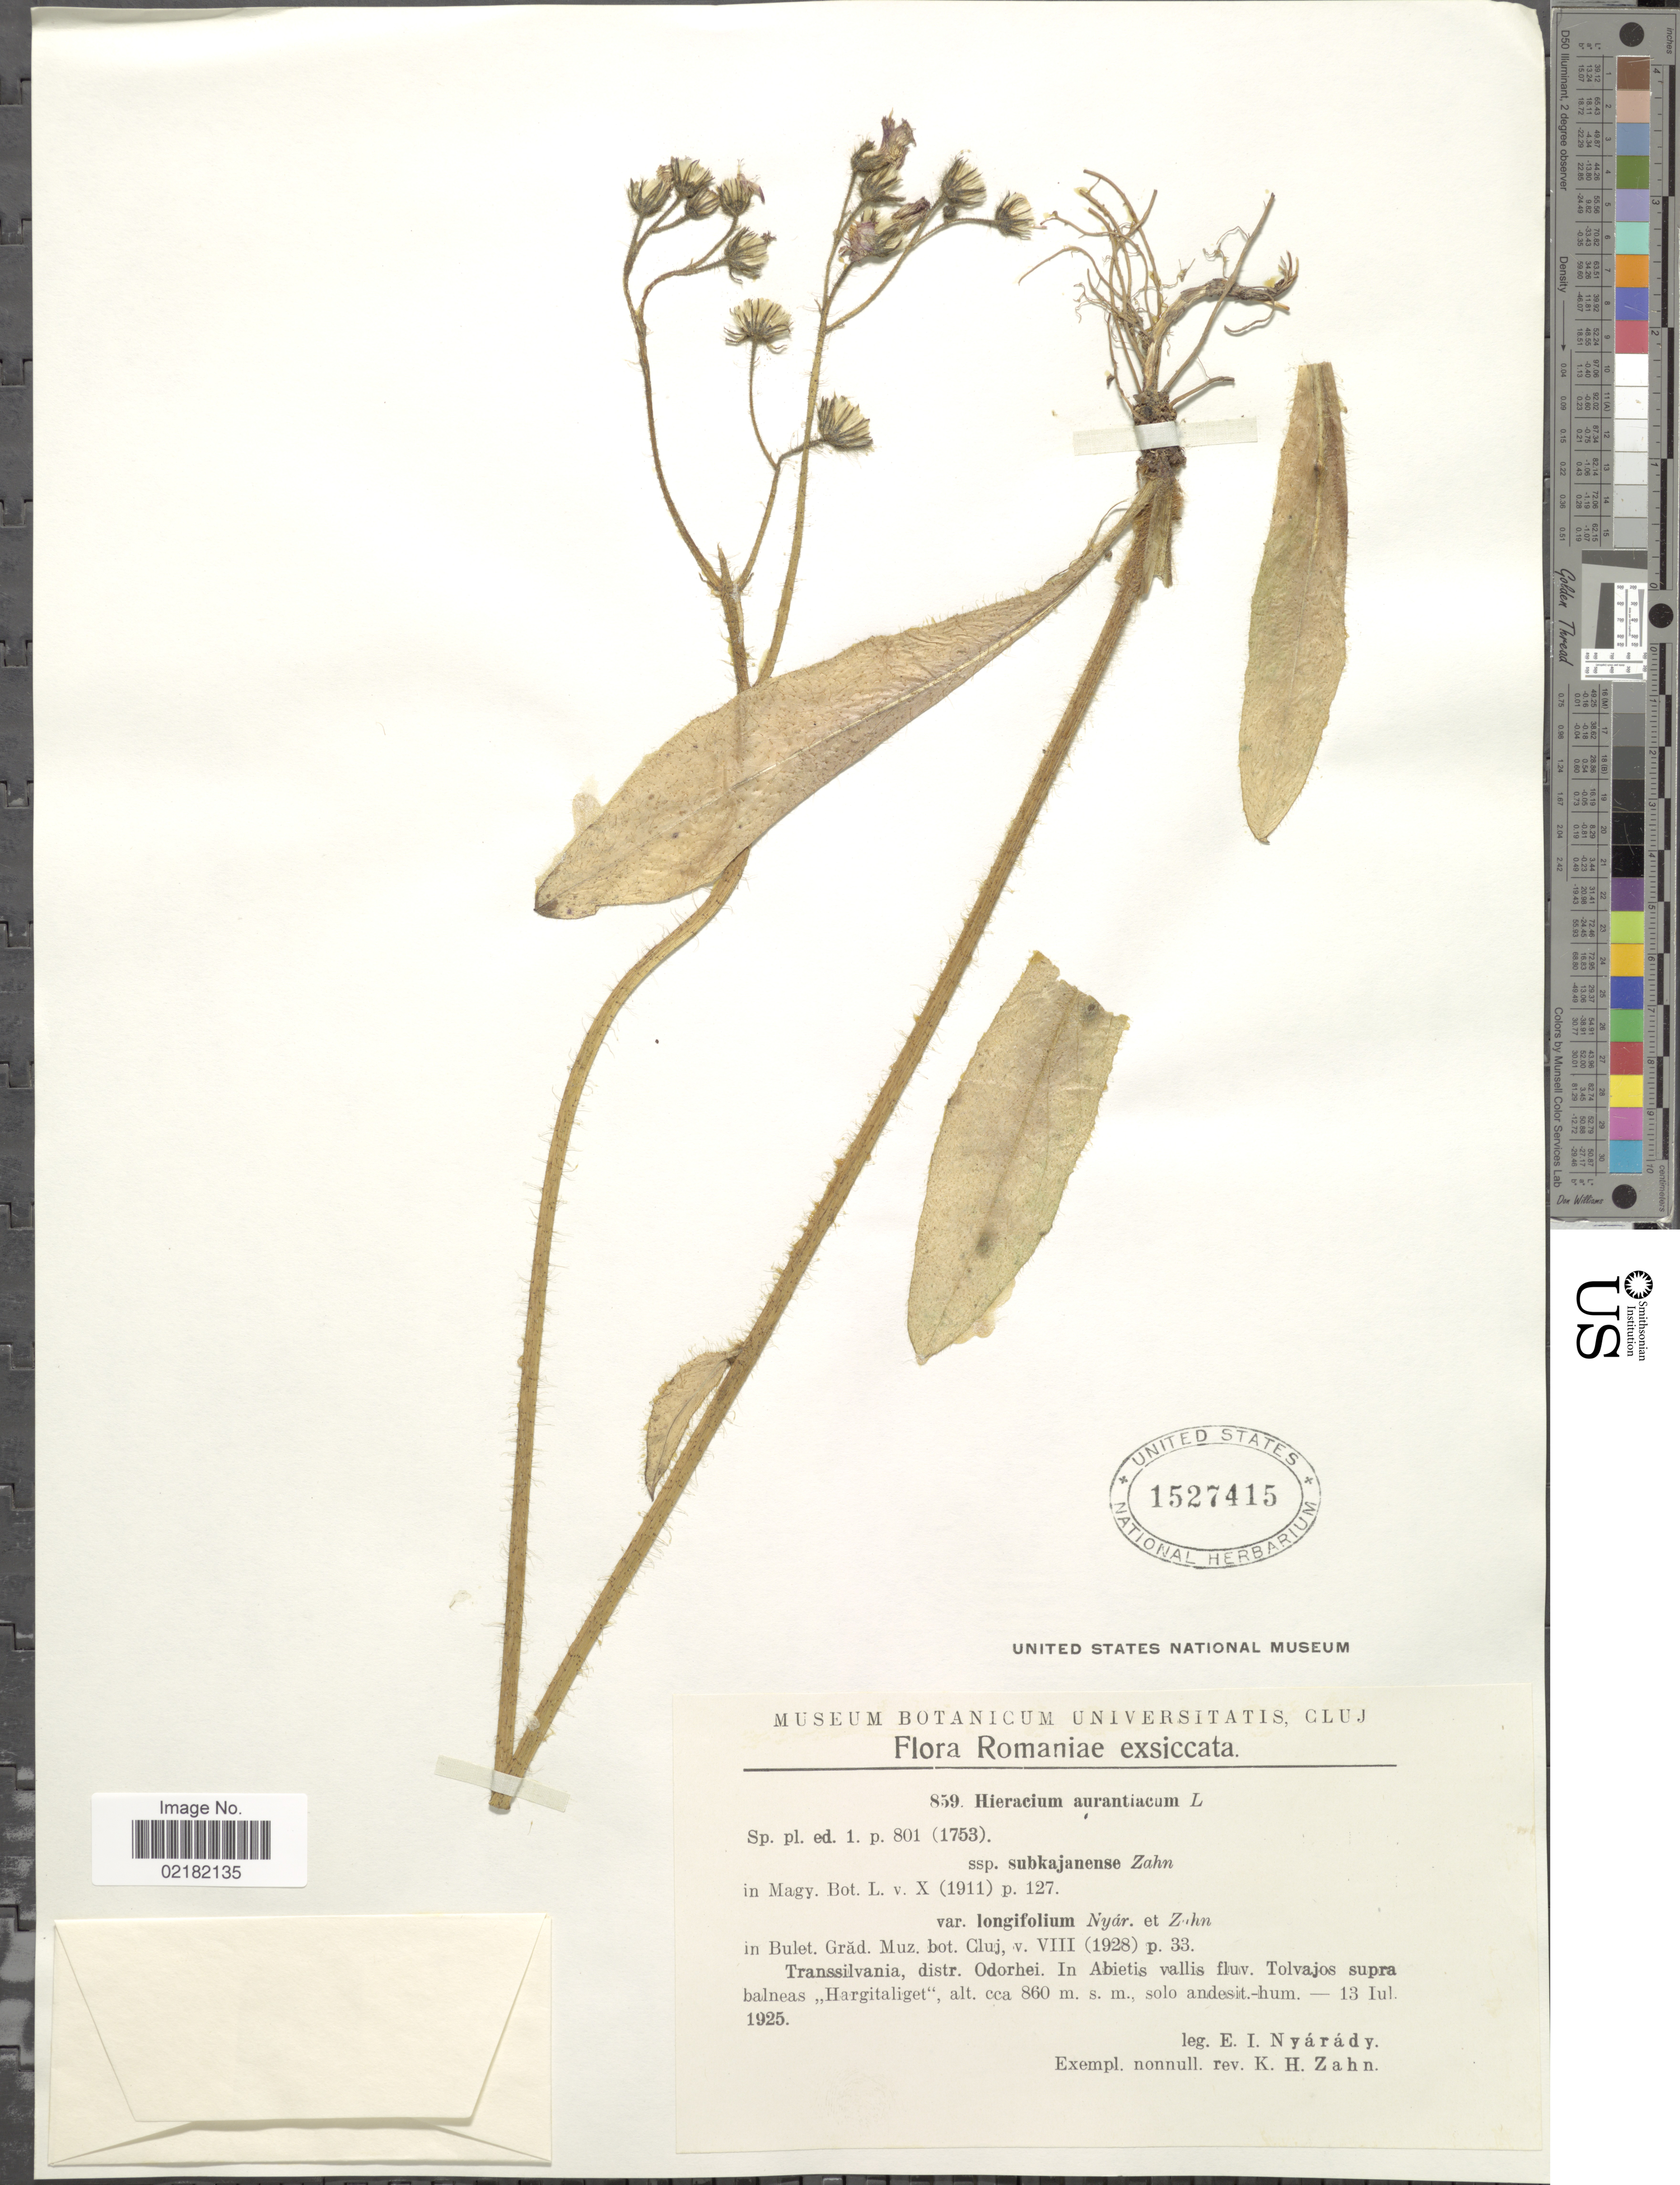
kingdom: Plantae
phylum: Tracheophyta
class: Magnoliopsida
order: Asterales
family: Asteraceae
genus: Pilosella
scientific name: Pilosella aurantiaca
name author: (L.) F.W. Schultz & Sch. Bip.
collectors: E. Nyárády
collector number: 859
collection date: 1925-07-13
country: Romania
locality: Romaniae, Transsilvania, distr. Odorbei, in Abietis vallis fluv. Tolvajos supra balneas "Hargitaliget".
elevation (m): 860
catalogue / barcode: US 1527415